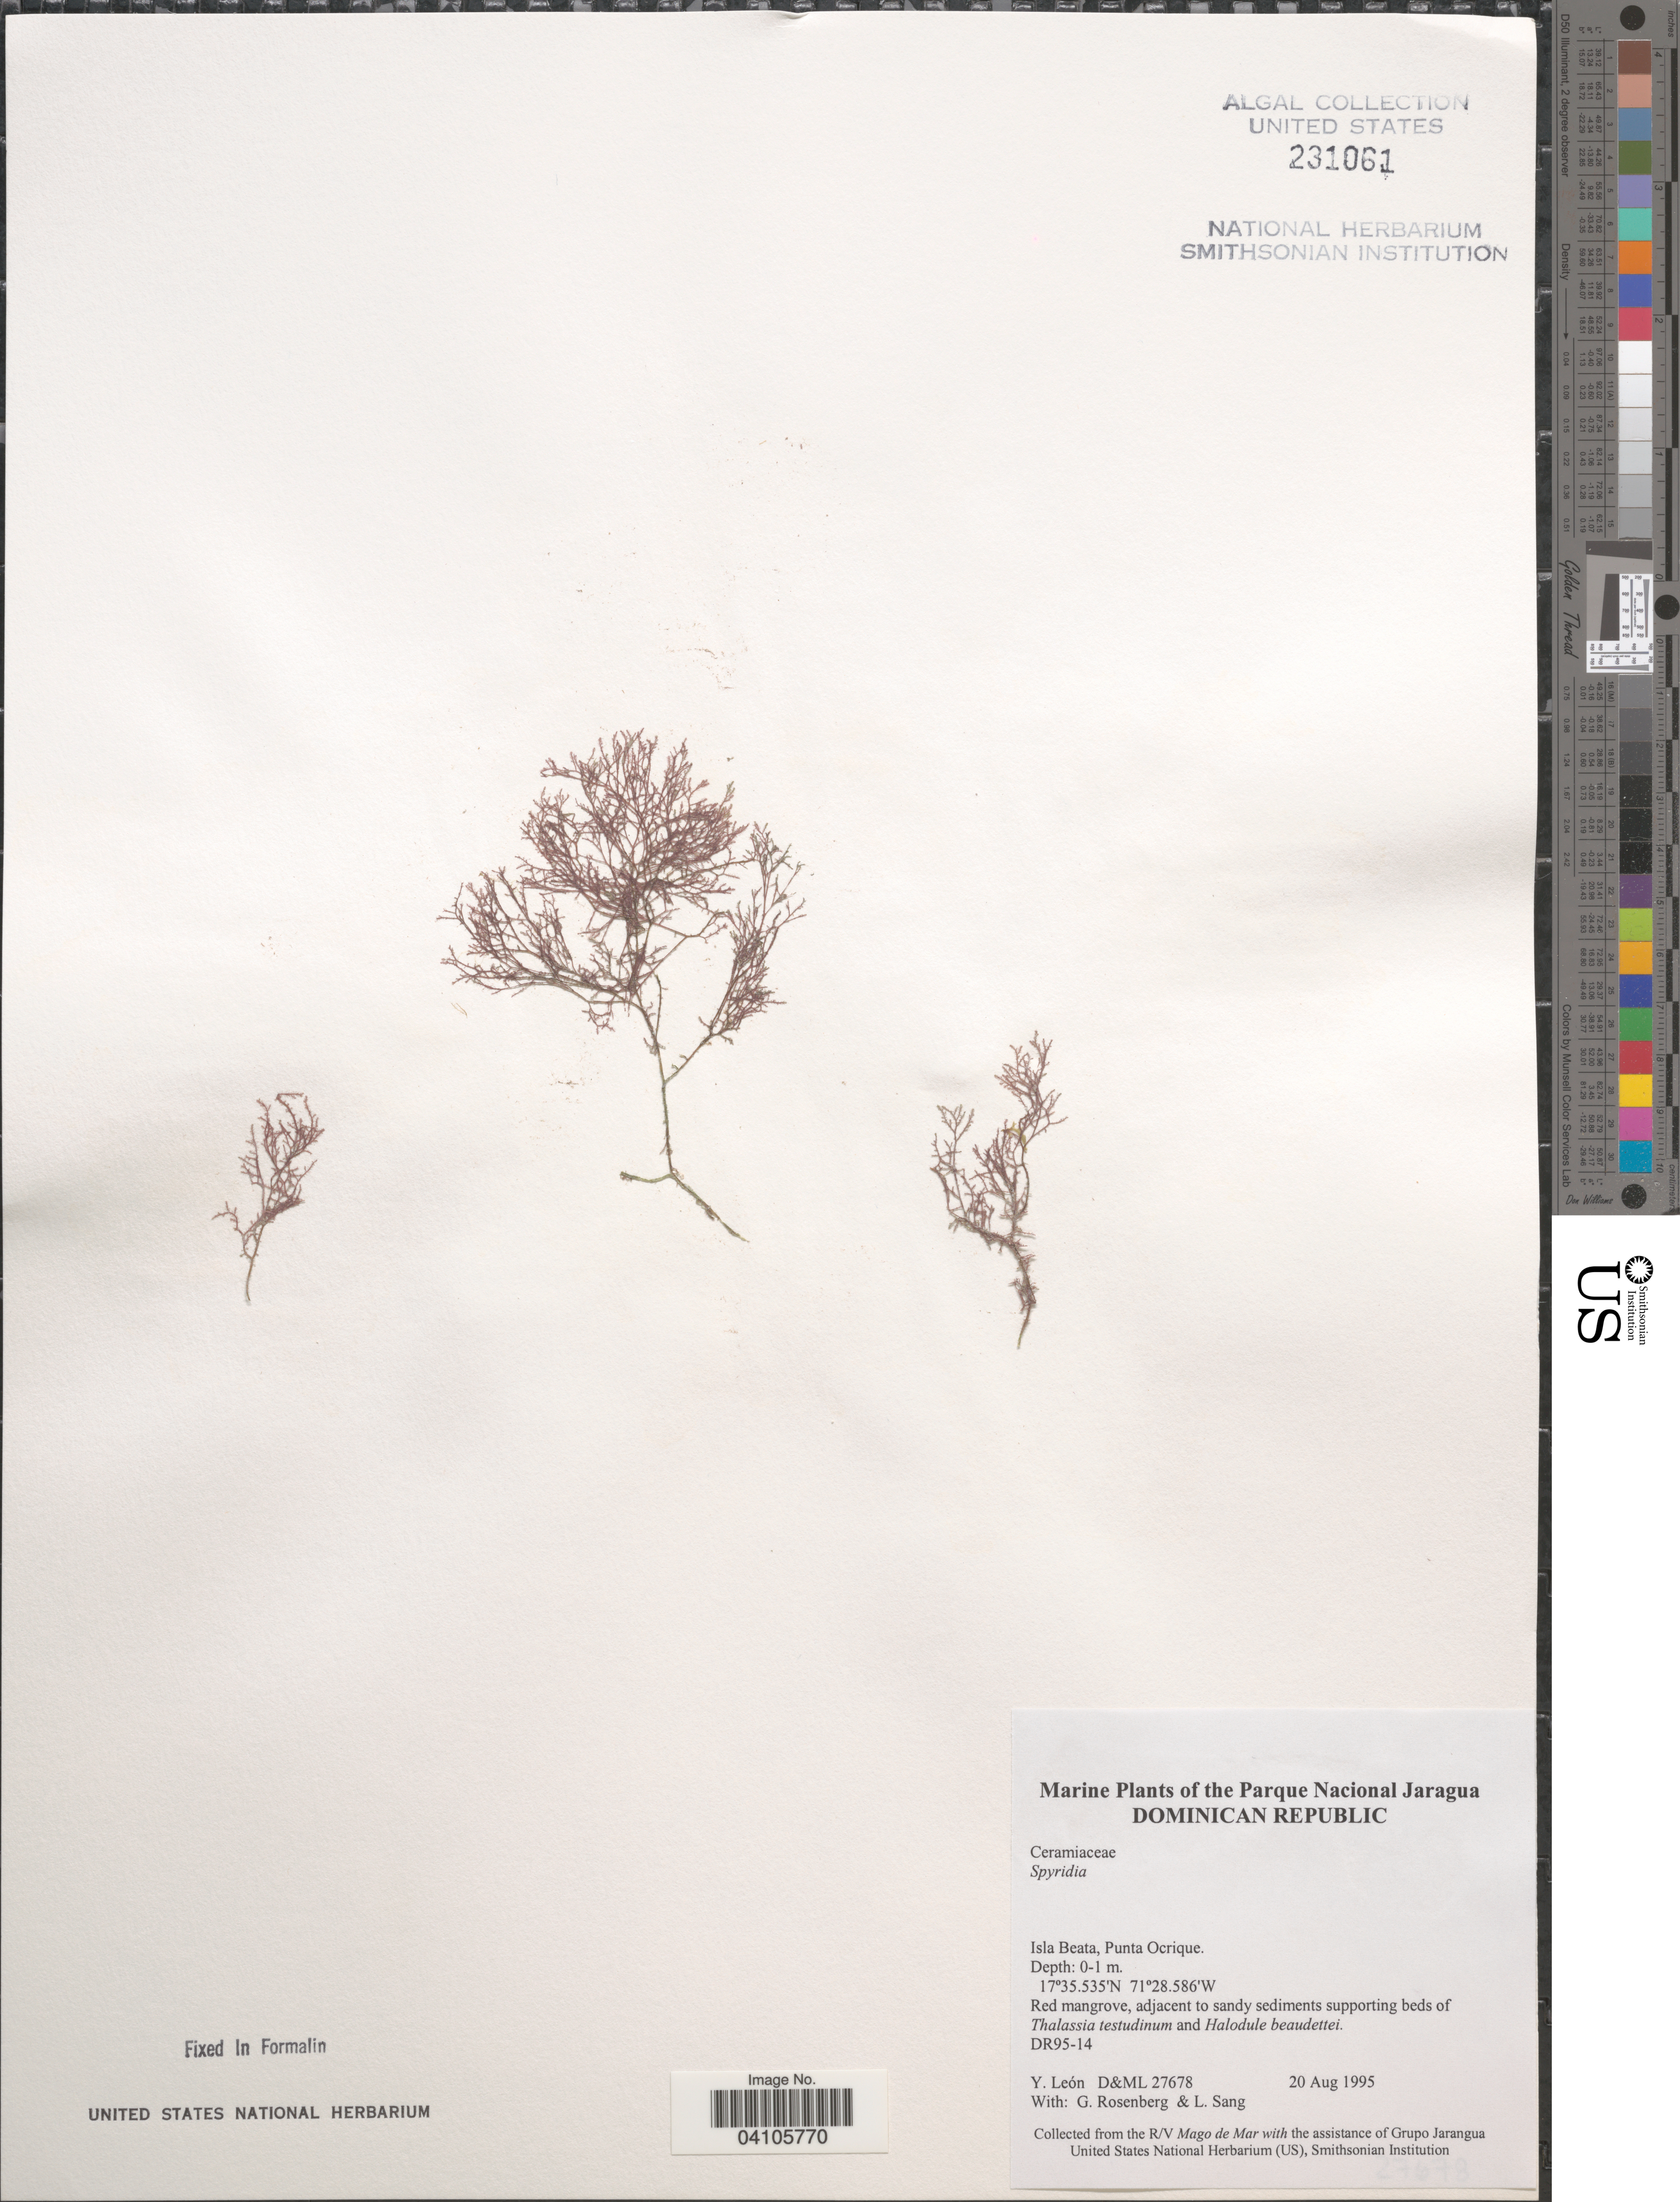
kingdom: Plantae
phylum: Rhodophyta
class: Florideophyceae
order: Ceramiales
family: Spyridiaceae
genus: Spyridia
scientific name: Spyridia sp.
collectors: Y. León, G. Rosenberg & L. Sang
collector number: D&ML27678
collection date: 1995-08-20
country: Dominican Republic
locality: The Parque Nacional Jaragua. Isla Beata, Punta Ocrique.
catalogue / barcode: US 231061